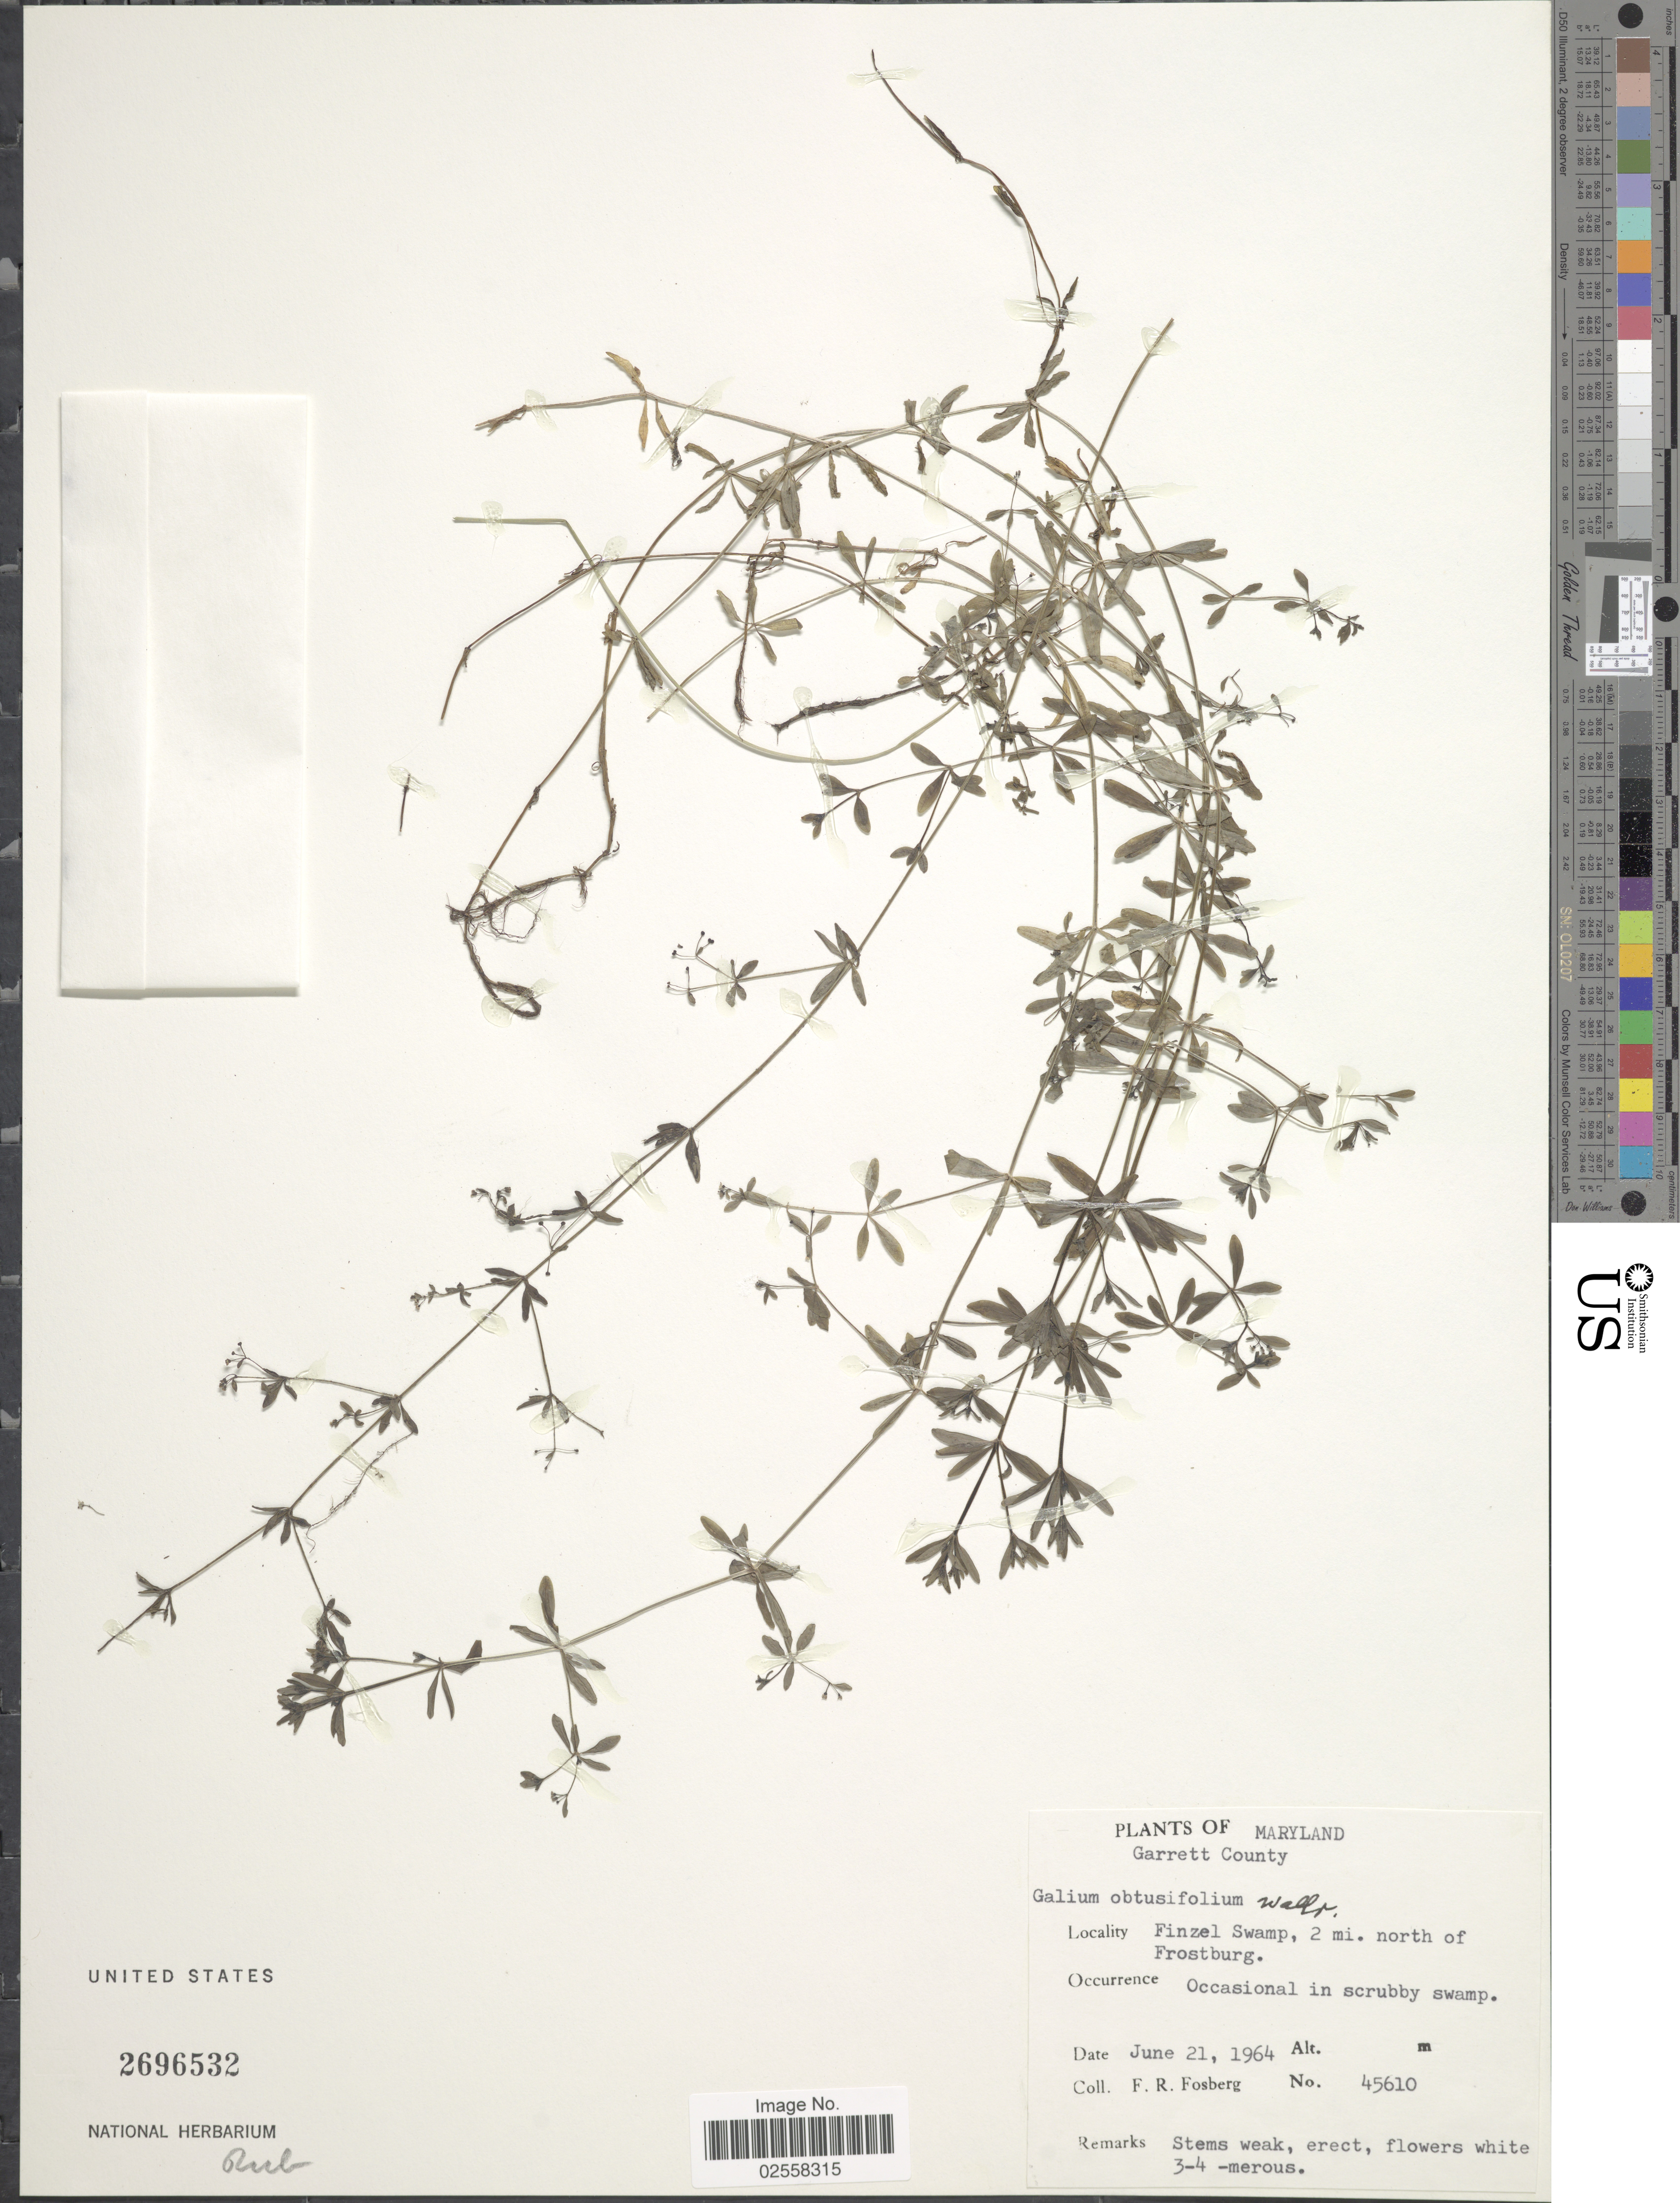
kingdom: Plantae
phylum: Tracheophyta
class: Magnoliopsida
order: Gentianales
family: Rubiaceae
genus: Galium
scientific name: Galium obtusifolium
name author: Wallr.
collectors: F. R. Fosberg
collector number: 45610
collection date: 1964-06-21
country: United States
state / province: Maryland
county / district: Garrett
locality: Garrett County, Finzel Swamp, 2 mi north of Frostburg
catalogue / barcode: US 2696532